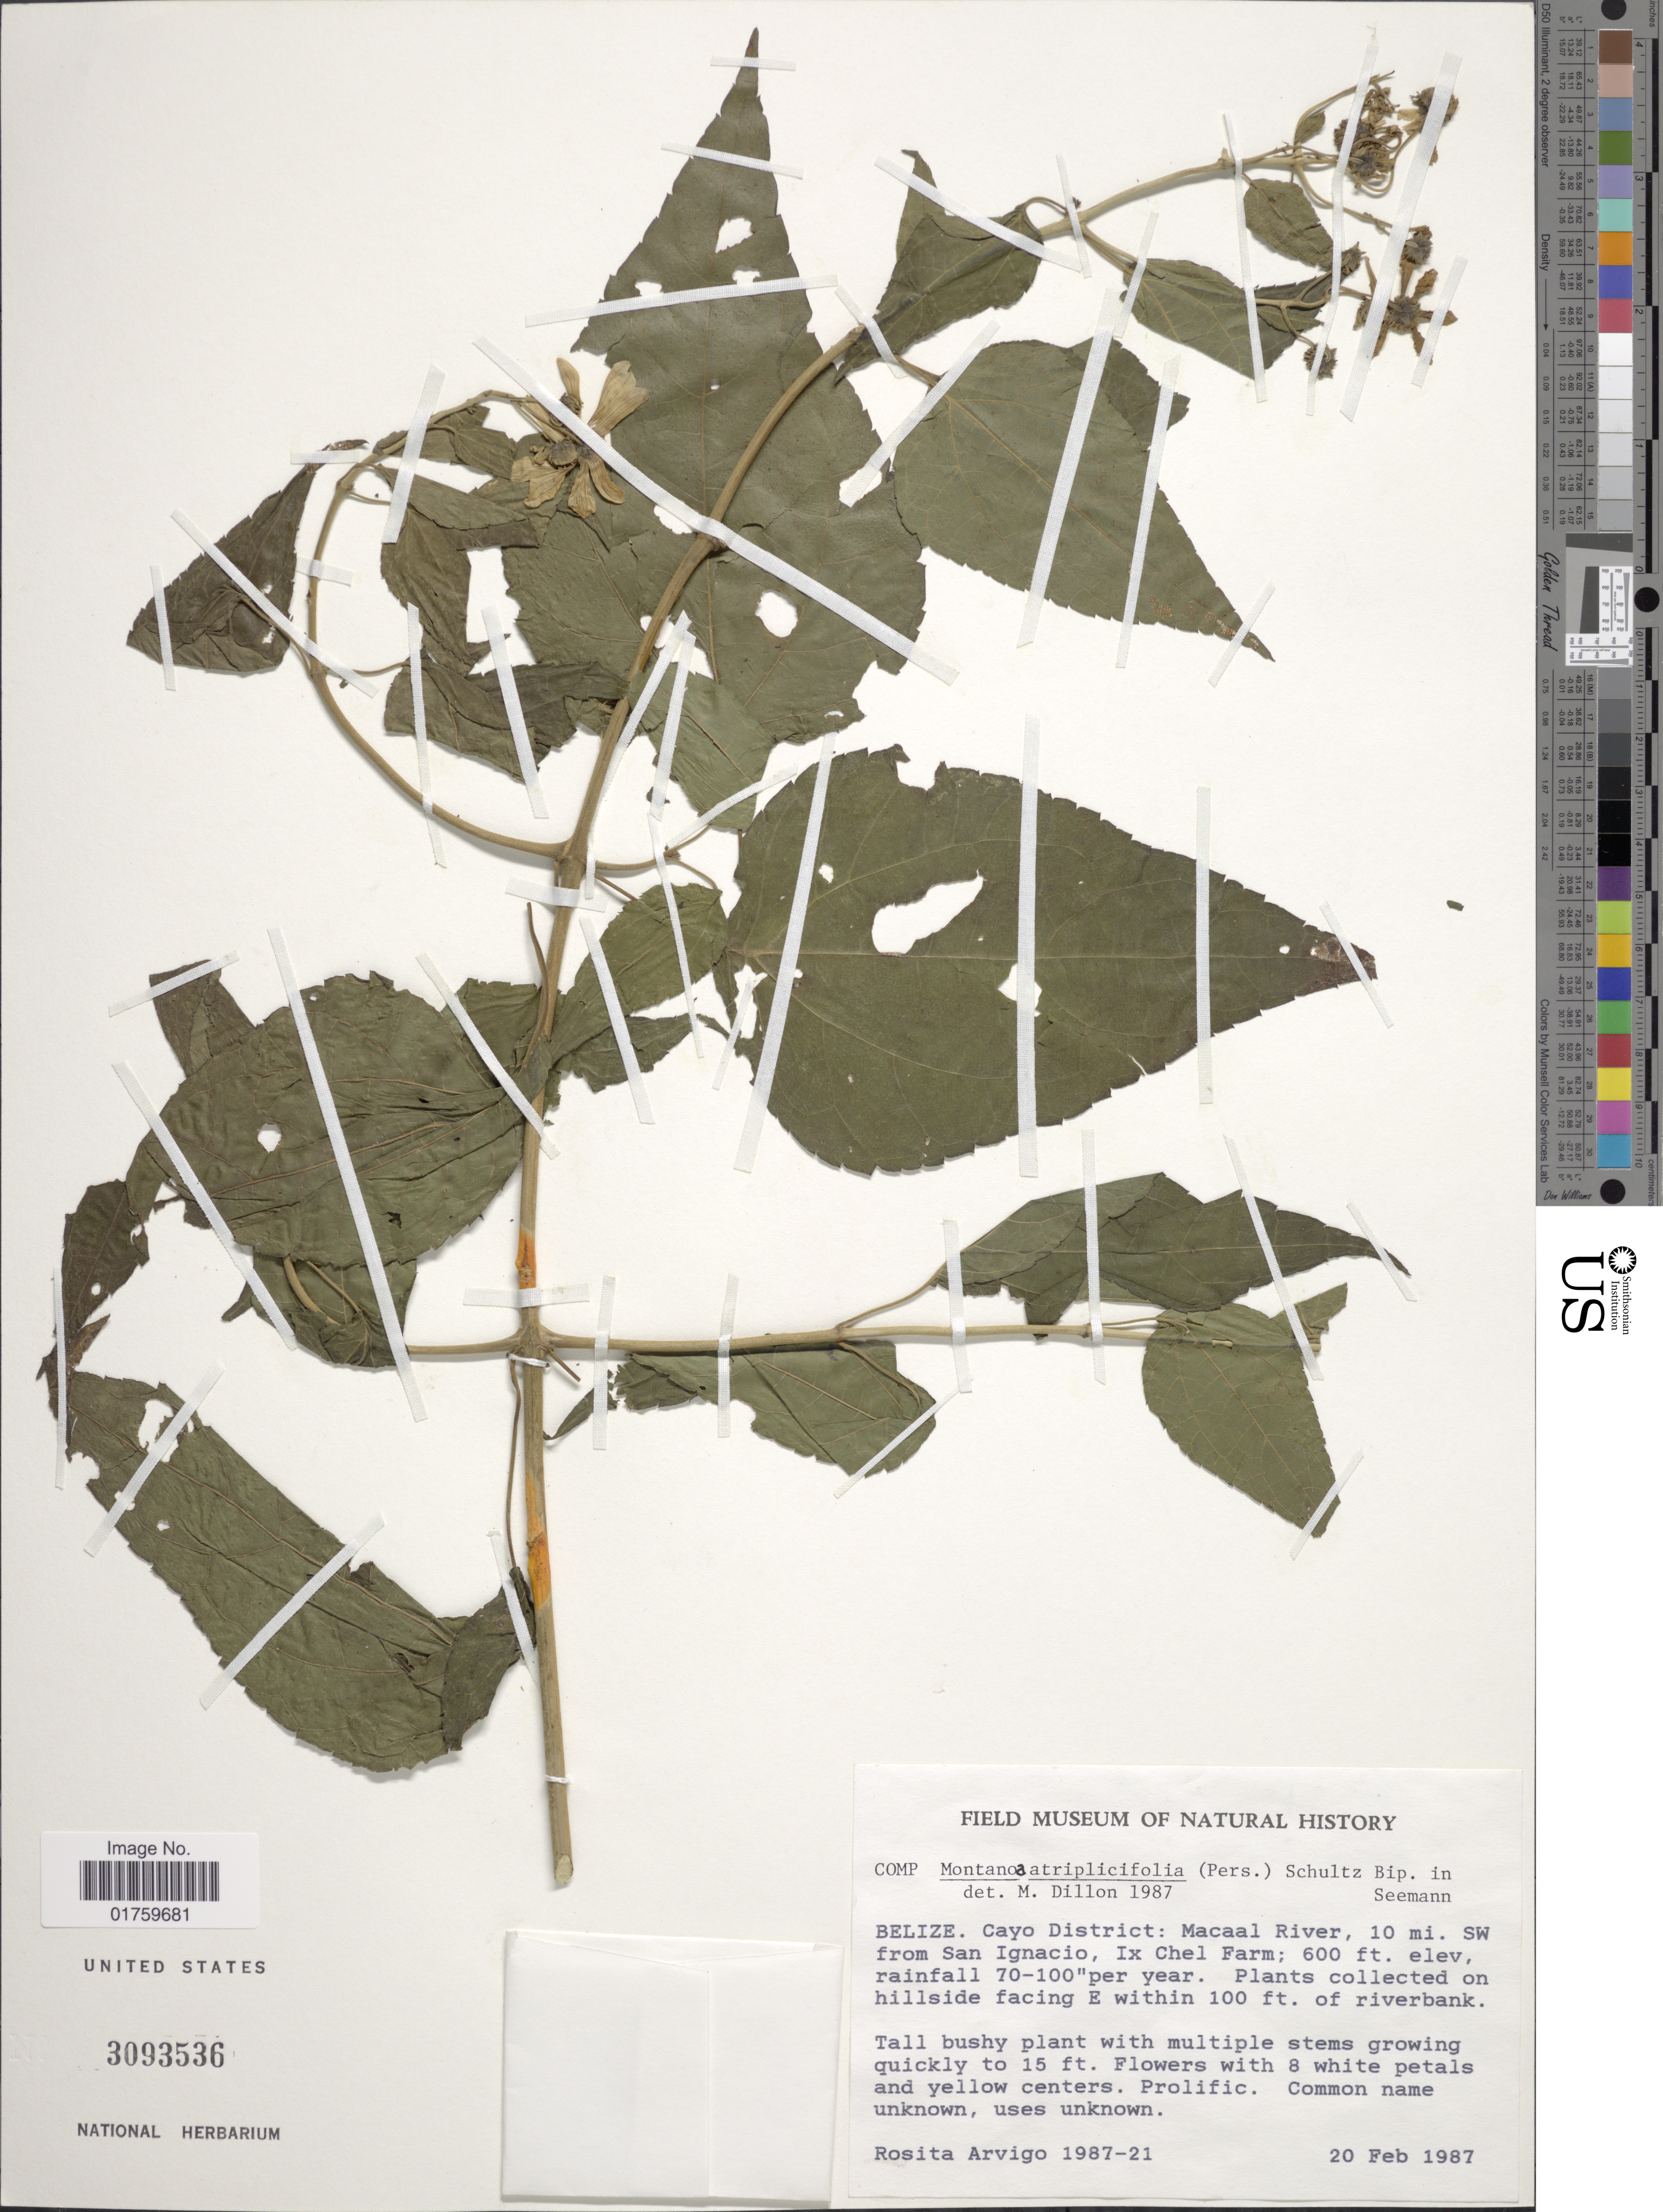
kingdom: Plantae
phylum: Tracheophyta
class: Magnoliopsida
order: Asterales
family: Asteraceae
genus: Montanoa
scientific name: Montanoa atriplicifolia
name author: (Pers.) Sch. Bip.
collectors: R. Arvigo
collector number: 1987-21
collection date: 1987-02-20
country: Belize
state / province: Belize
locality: Cayo District: Macaal River, 10 mi. SW from San Ignacio, Ix Chel Farm, on hillside facing E within 100 ft. of riverbank.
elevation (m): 183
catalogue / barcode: US 3093536